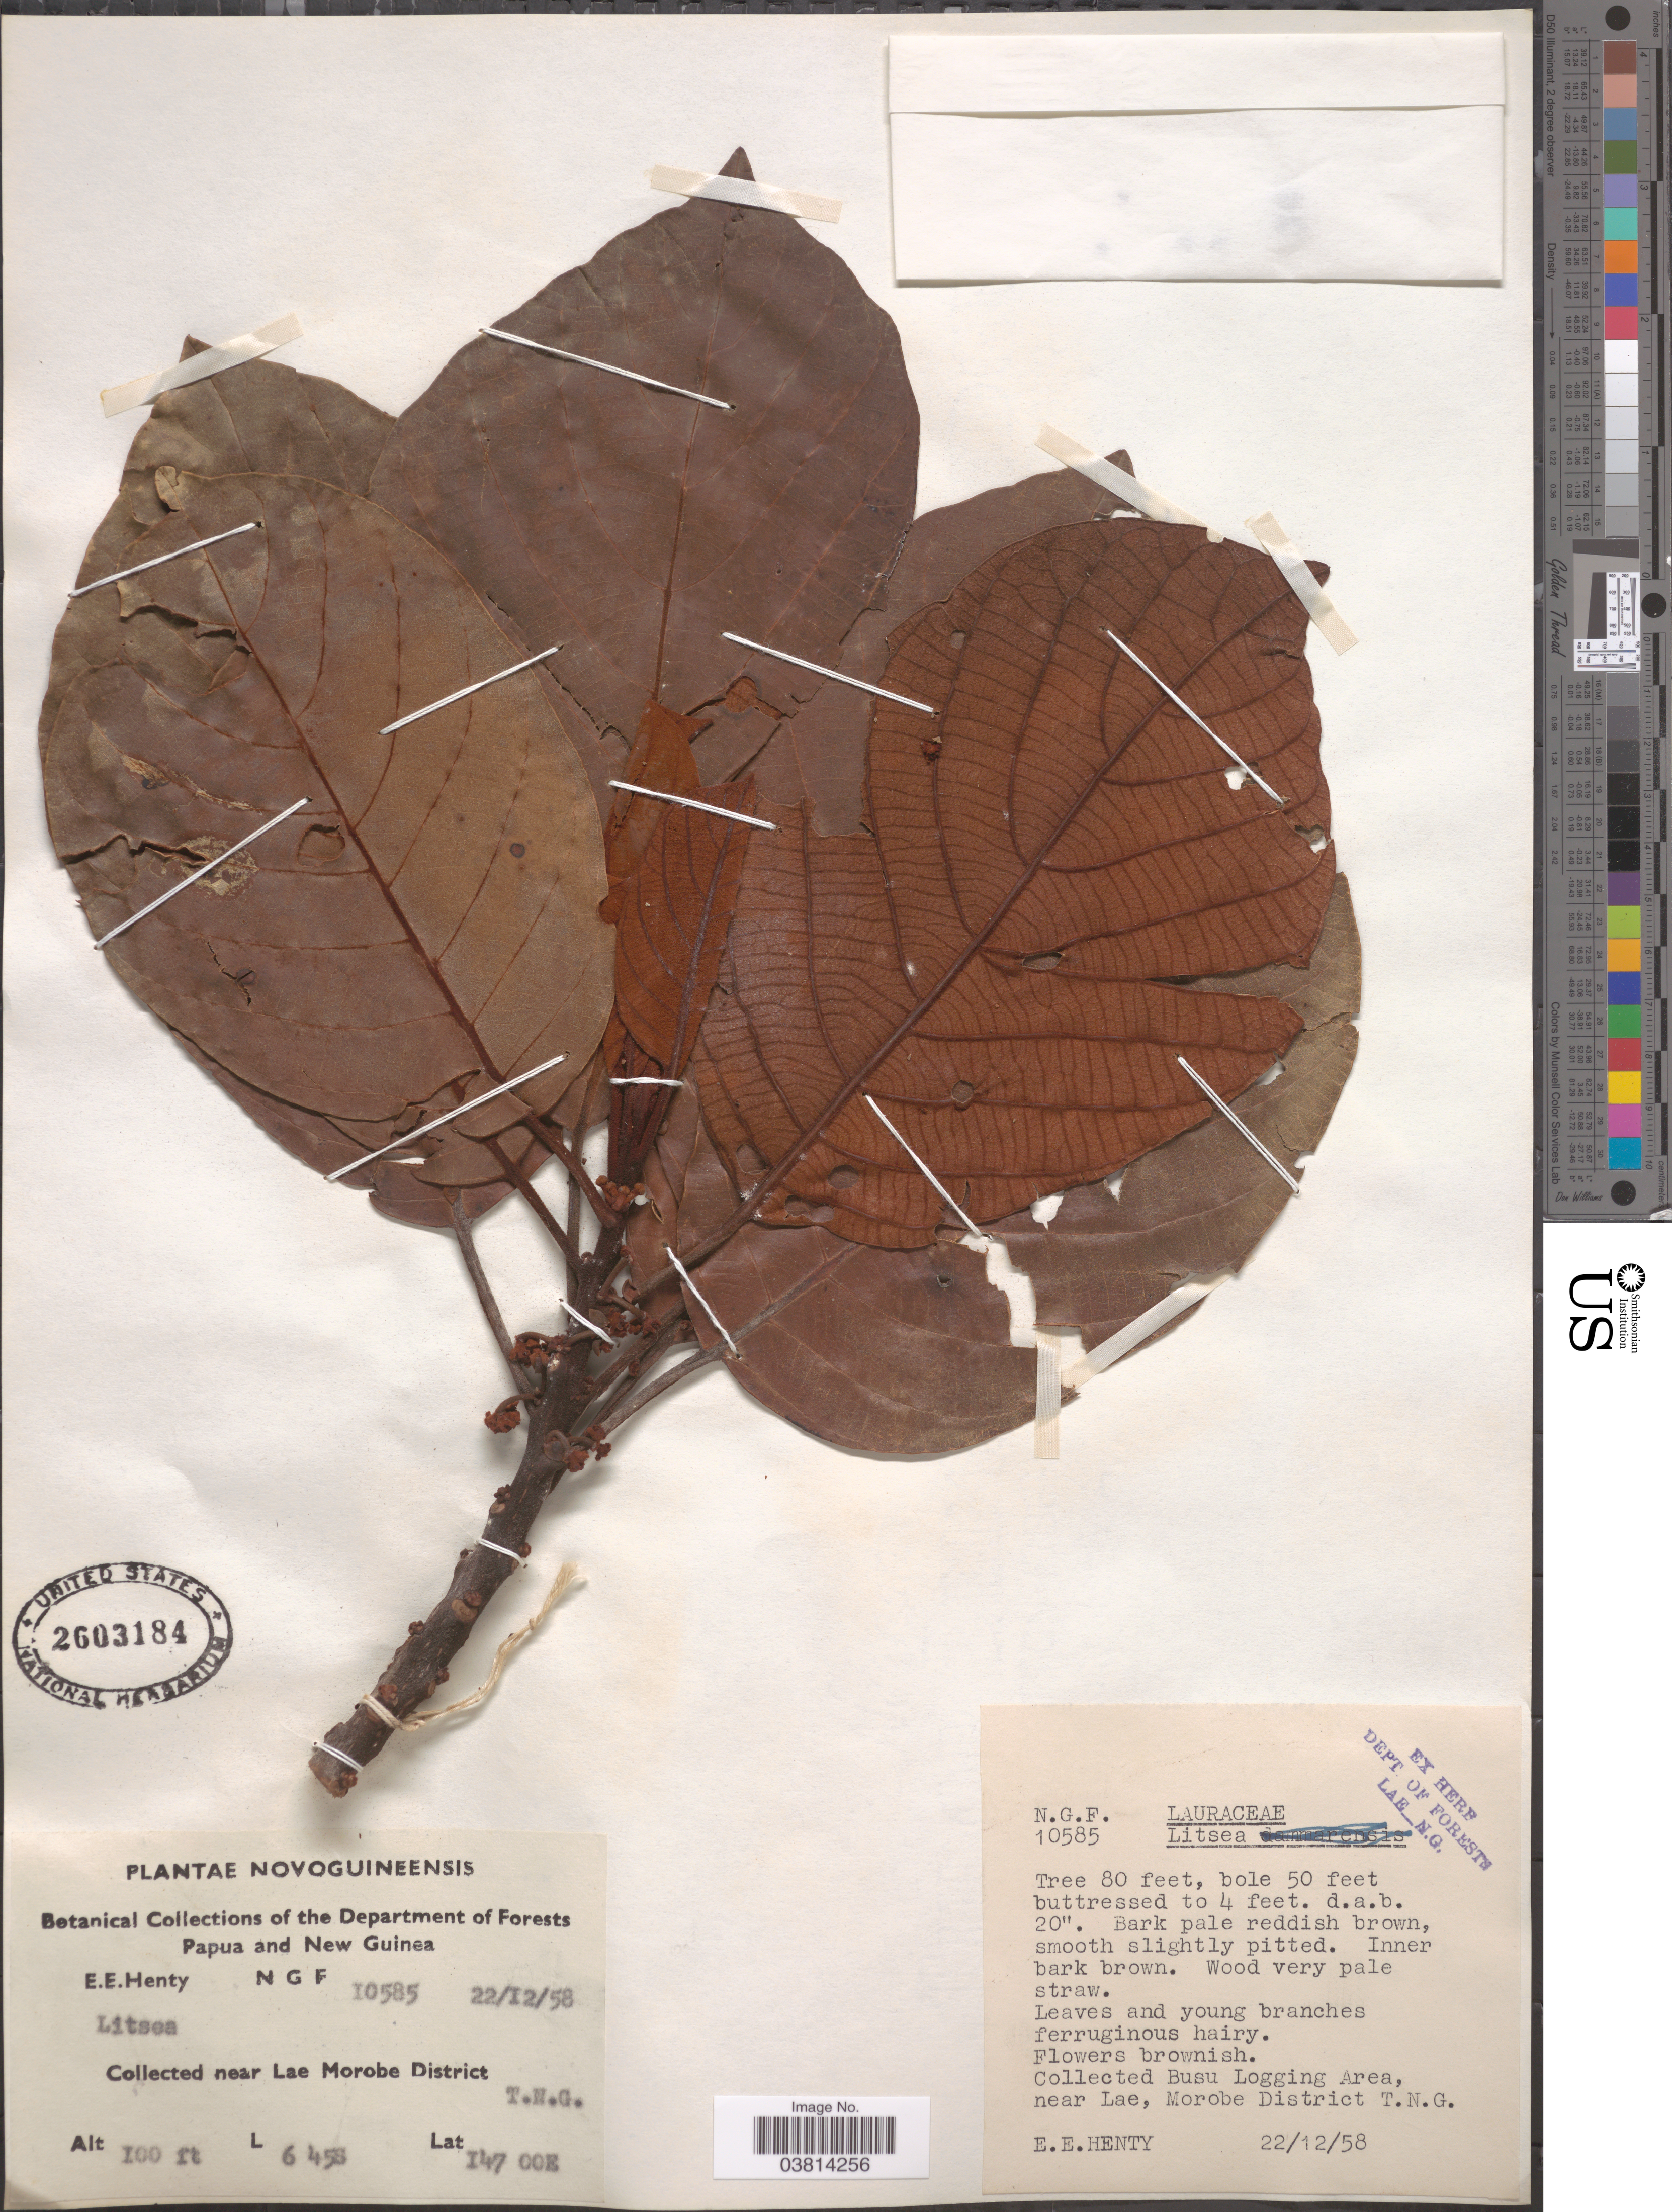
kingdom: Plantae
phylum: Tracheophyta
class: Magnoliopsida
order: Laurales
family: Lauraceae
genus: Litsea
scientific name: Litsea sp.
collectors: E. Henty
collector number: NGF10585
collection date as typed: Transcribed d/m/y: 22/12/58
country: Papua New Guinea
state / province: Morobe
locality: Novoguineensis. Near Lae Morobe District. T.N.G. Busu Logging Area.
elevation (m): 30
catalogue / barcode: US 2603184